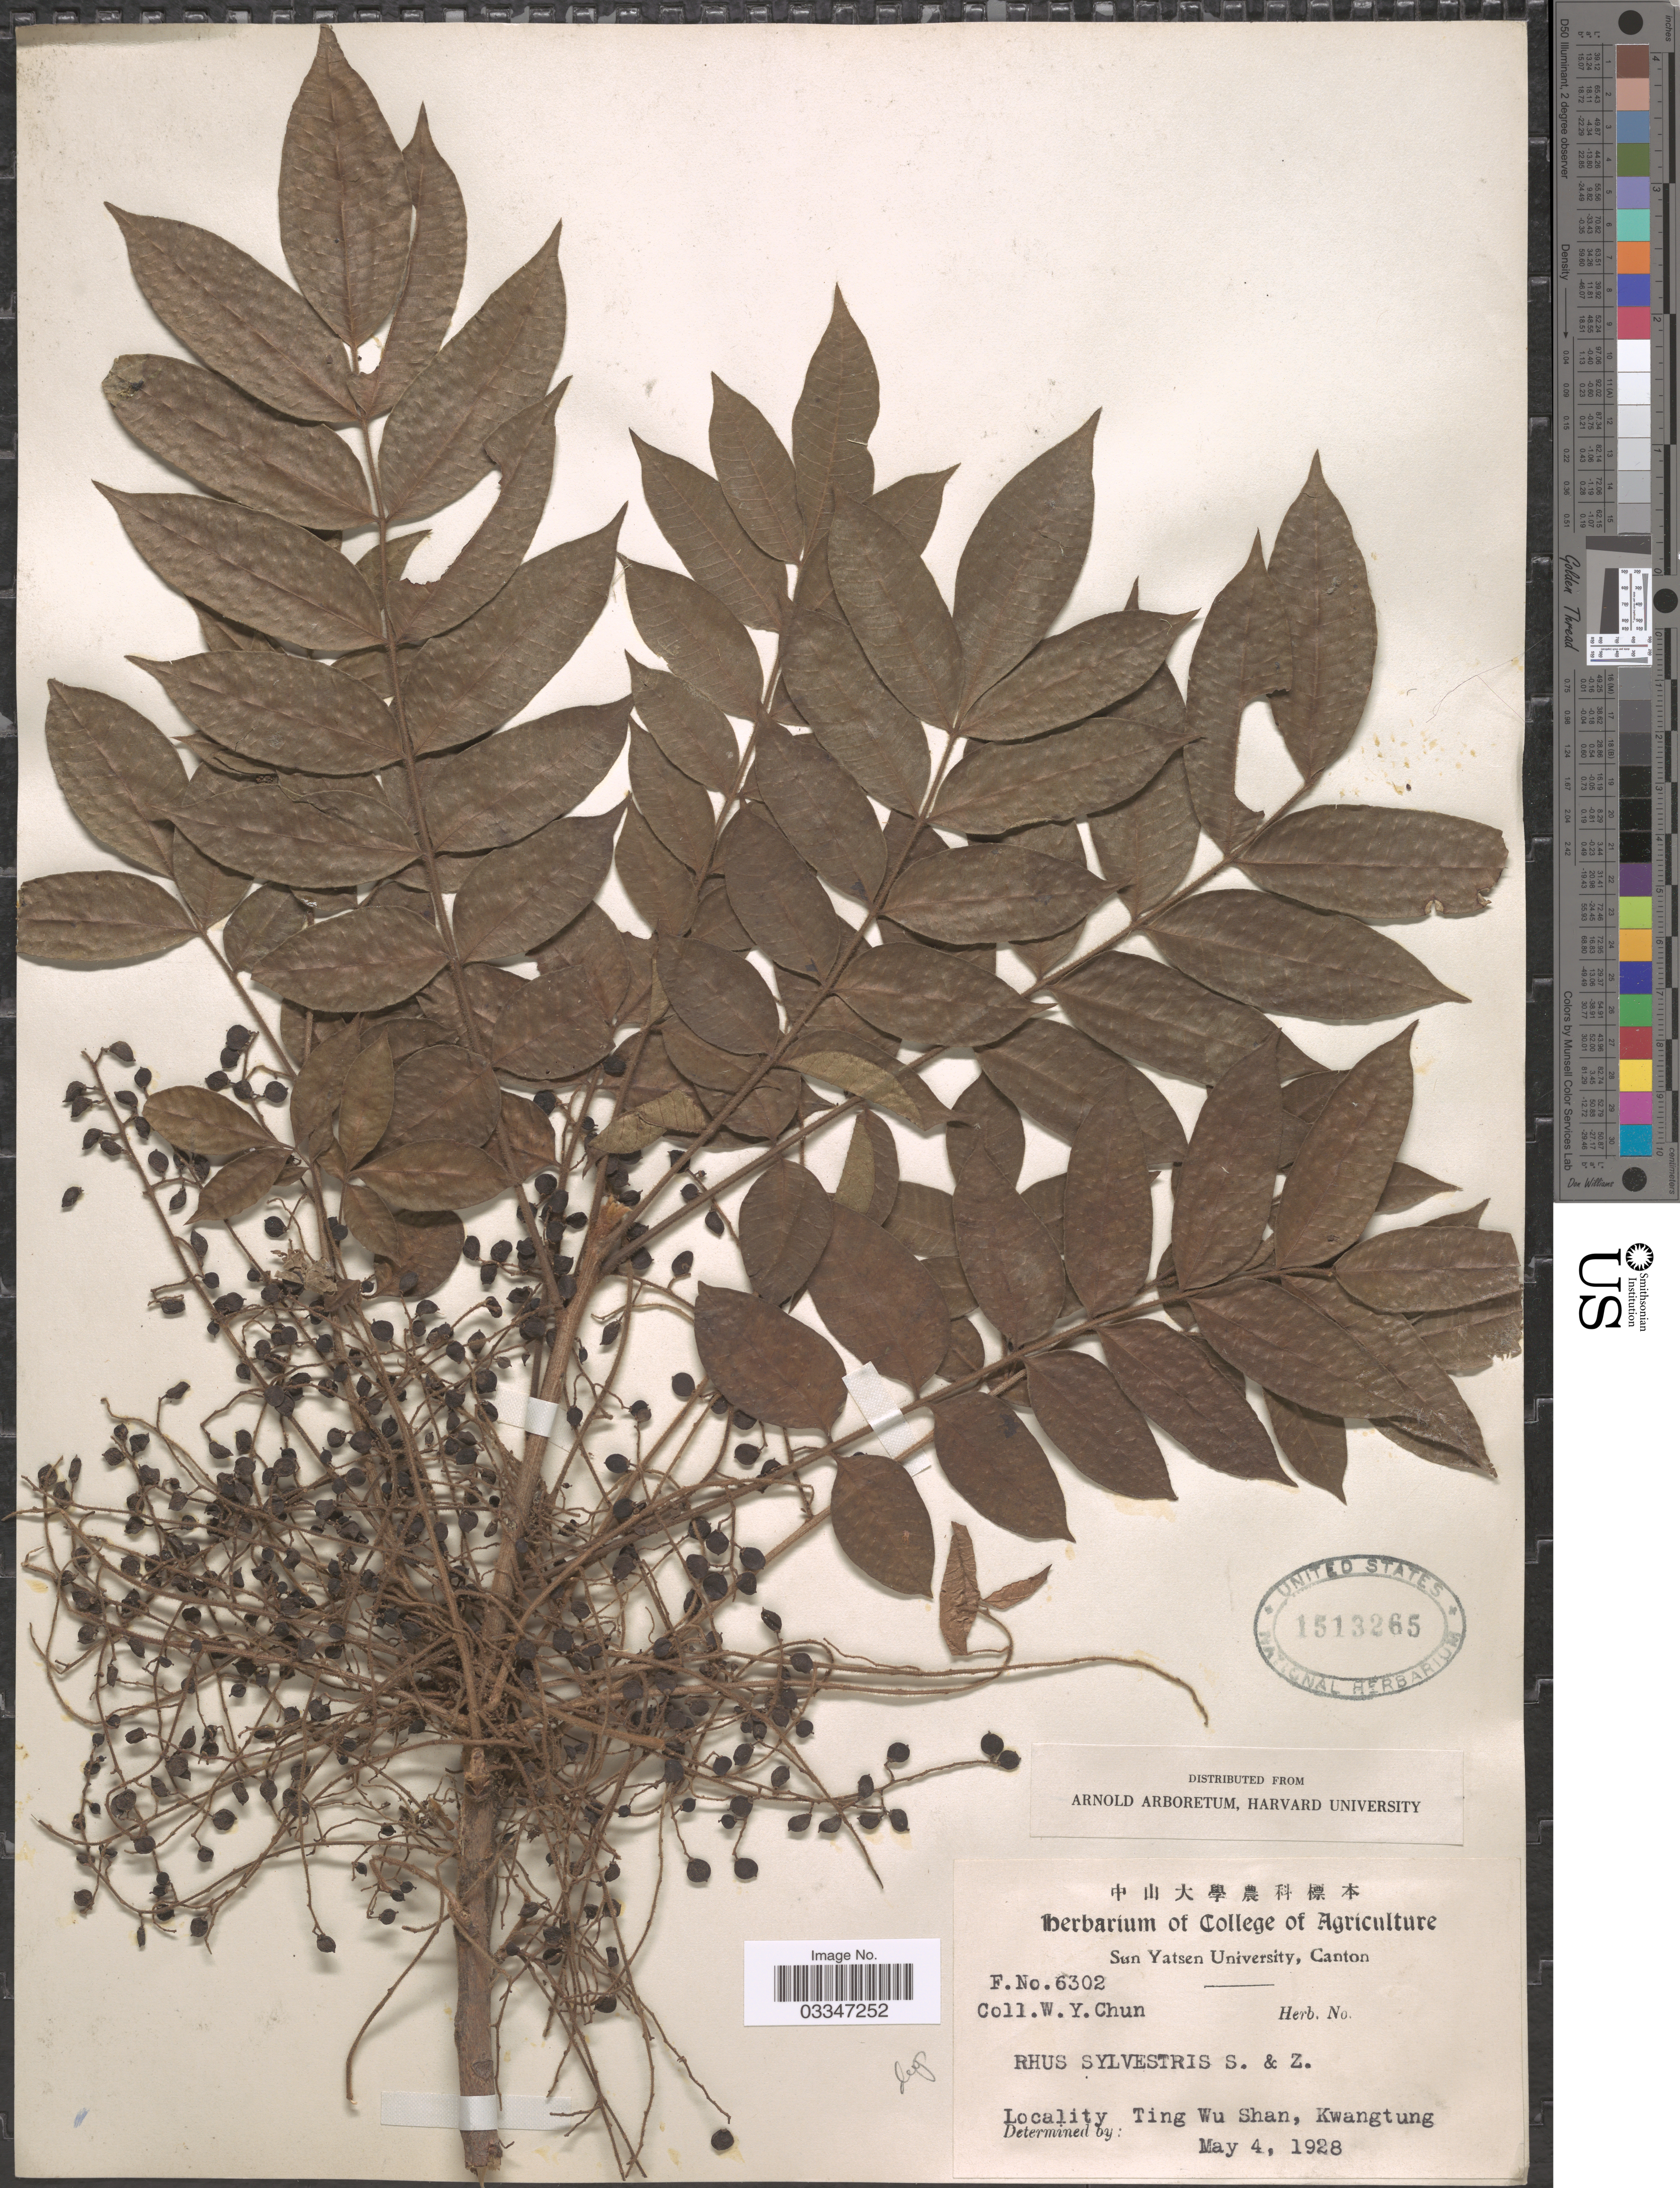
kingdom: Plantae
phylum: Tracheophyta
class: Magnoliopsida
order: Sapindales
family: Anacardiaceae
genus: Rhus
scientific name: Rhus sylvestris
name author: Siebold & Zucc.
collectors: W. Y. Chun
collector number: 6302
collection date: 1928-05-04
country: China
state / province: Guangdong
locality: Ting Wu Shan, Kwangtung.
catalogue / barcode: US 1513265